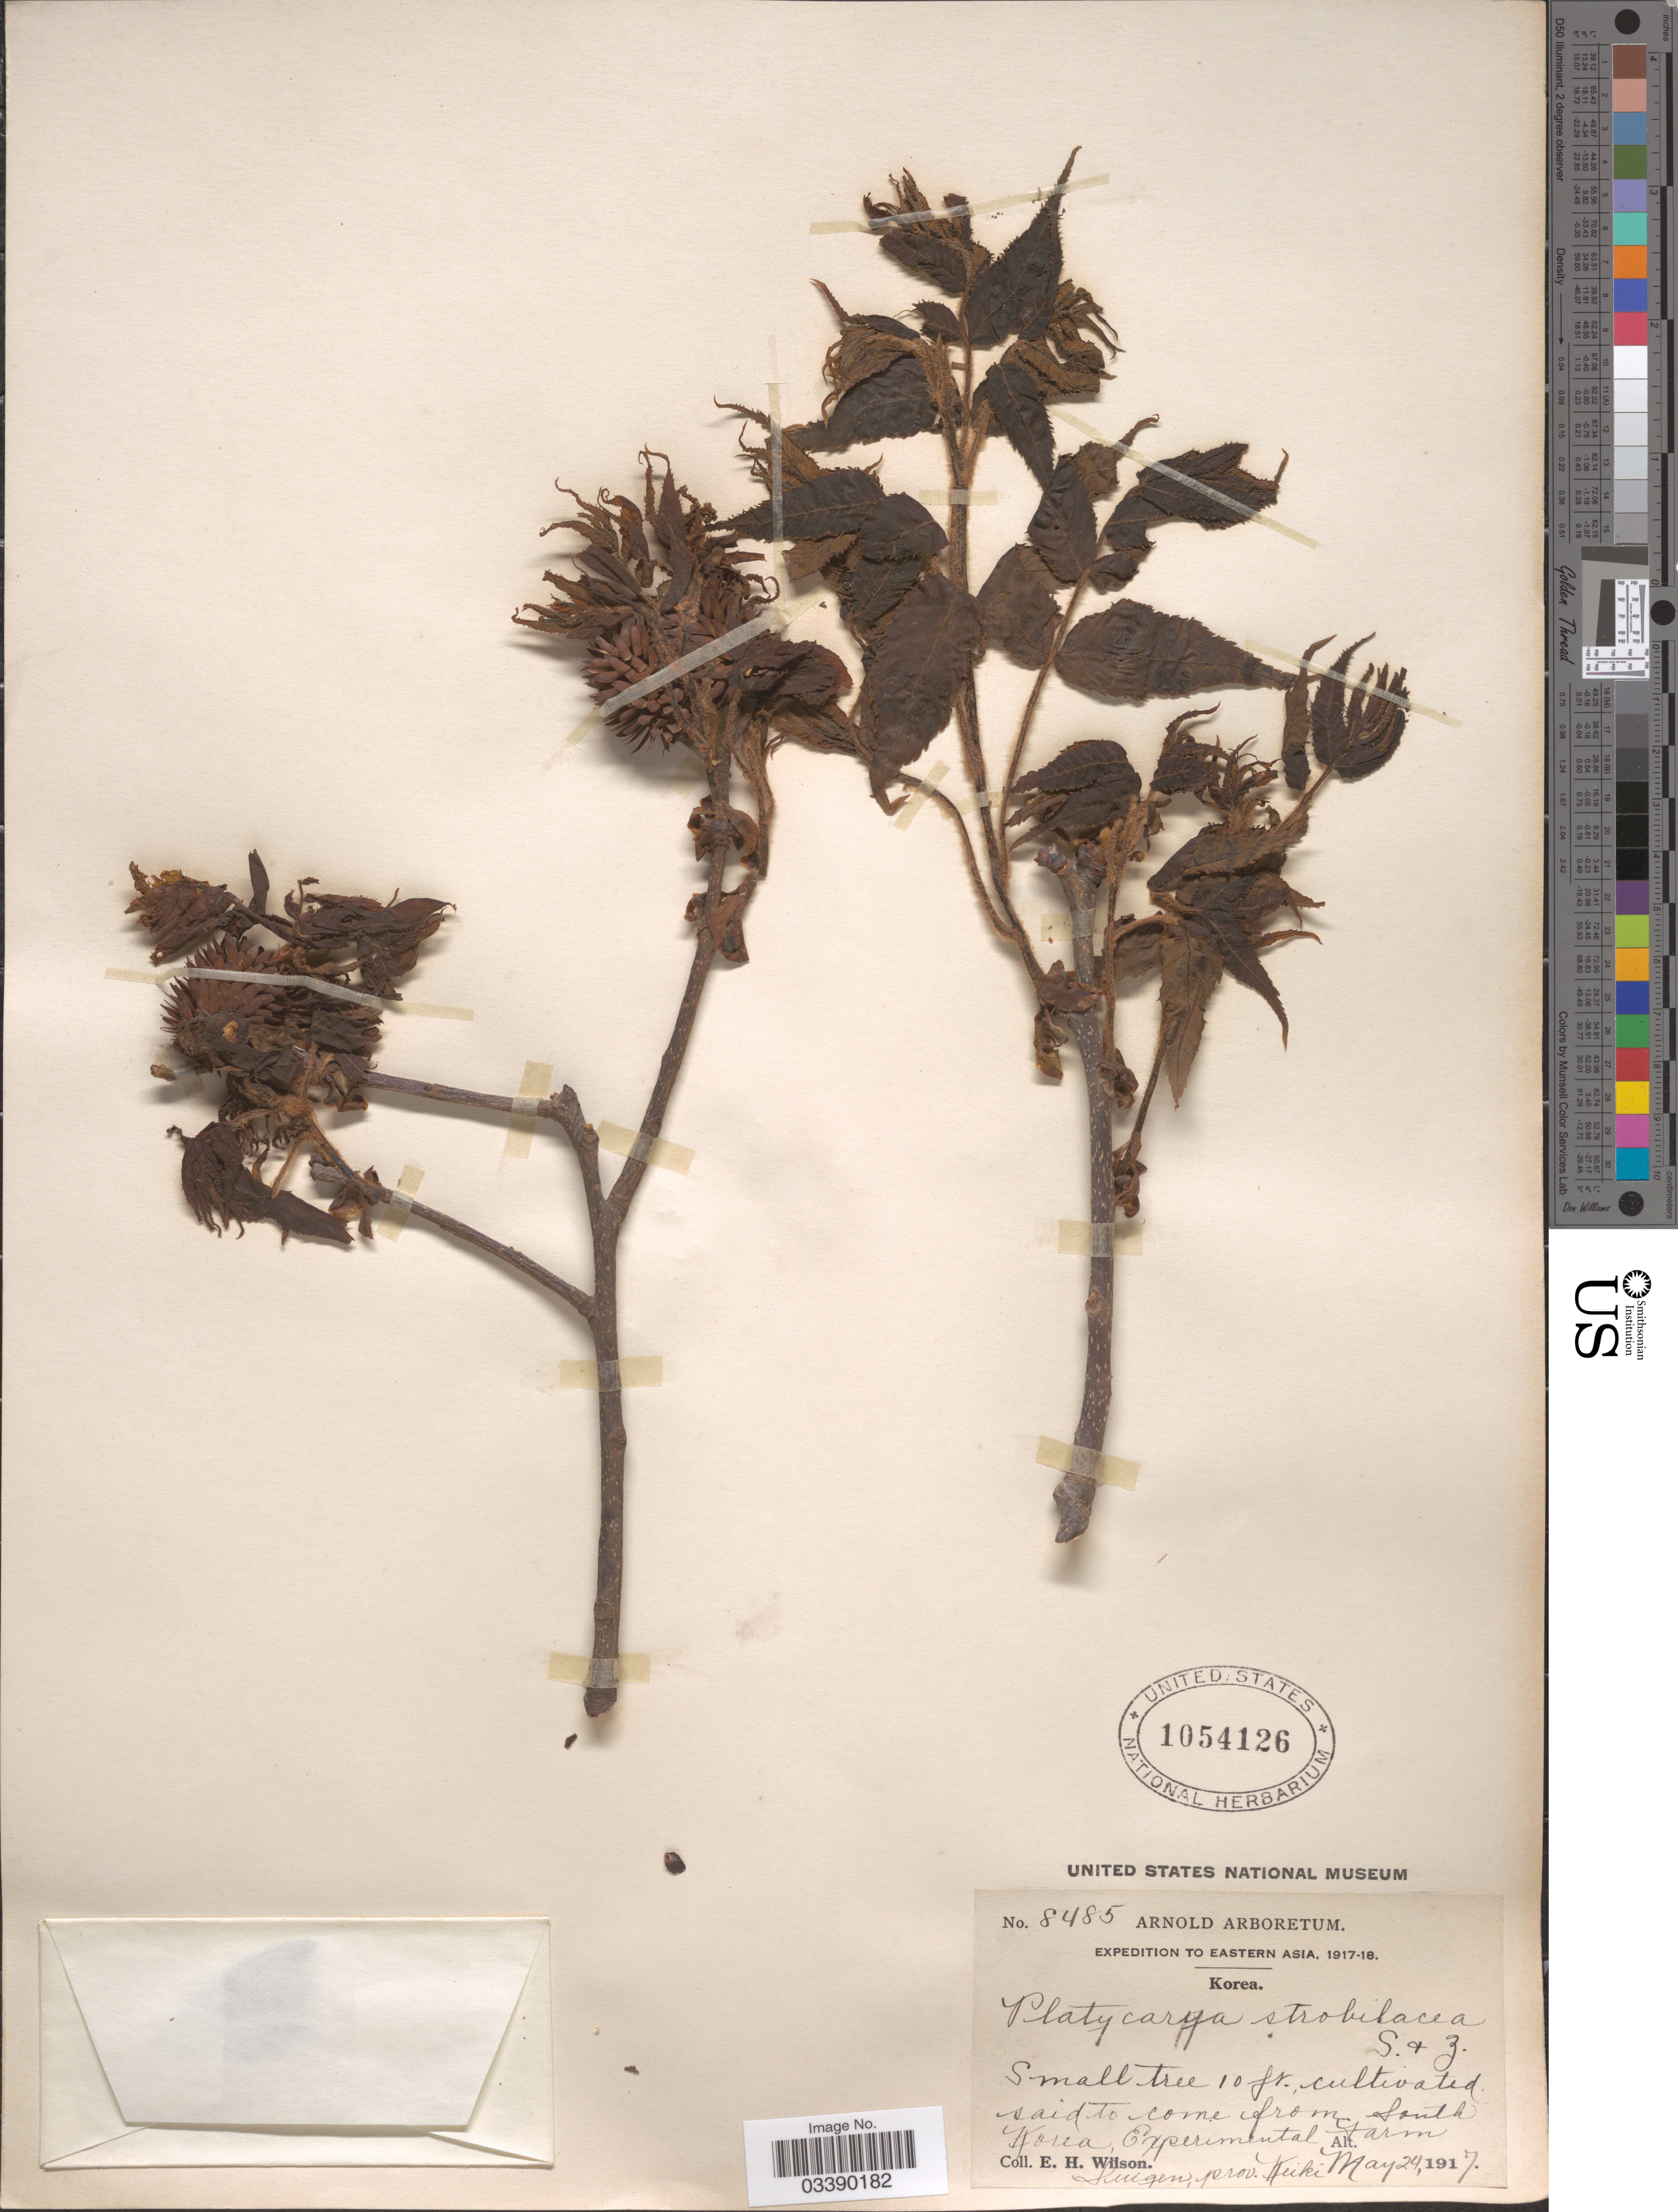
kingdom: Plantae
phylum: Tracheophyta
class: Magnoliopsida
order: Fagales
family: Juglandaceae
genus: Platycarya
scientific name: Platycarya strobilacea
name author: Siebold & Zucc.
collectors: E. Wilson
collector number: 8485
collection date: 1917-05-24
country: South Korea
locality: South Korea, Experimental Farm Suigen, prov. Keiki.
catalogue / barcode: US 1054126